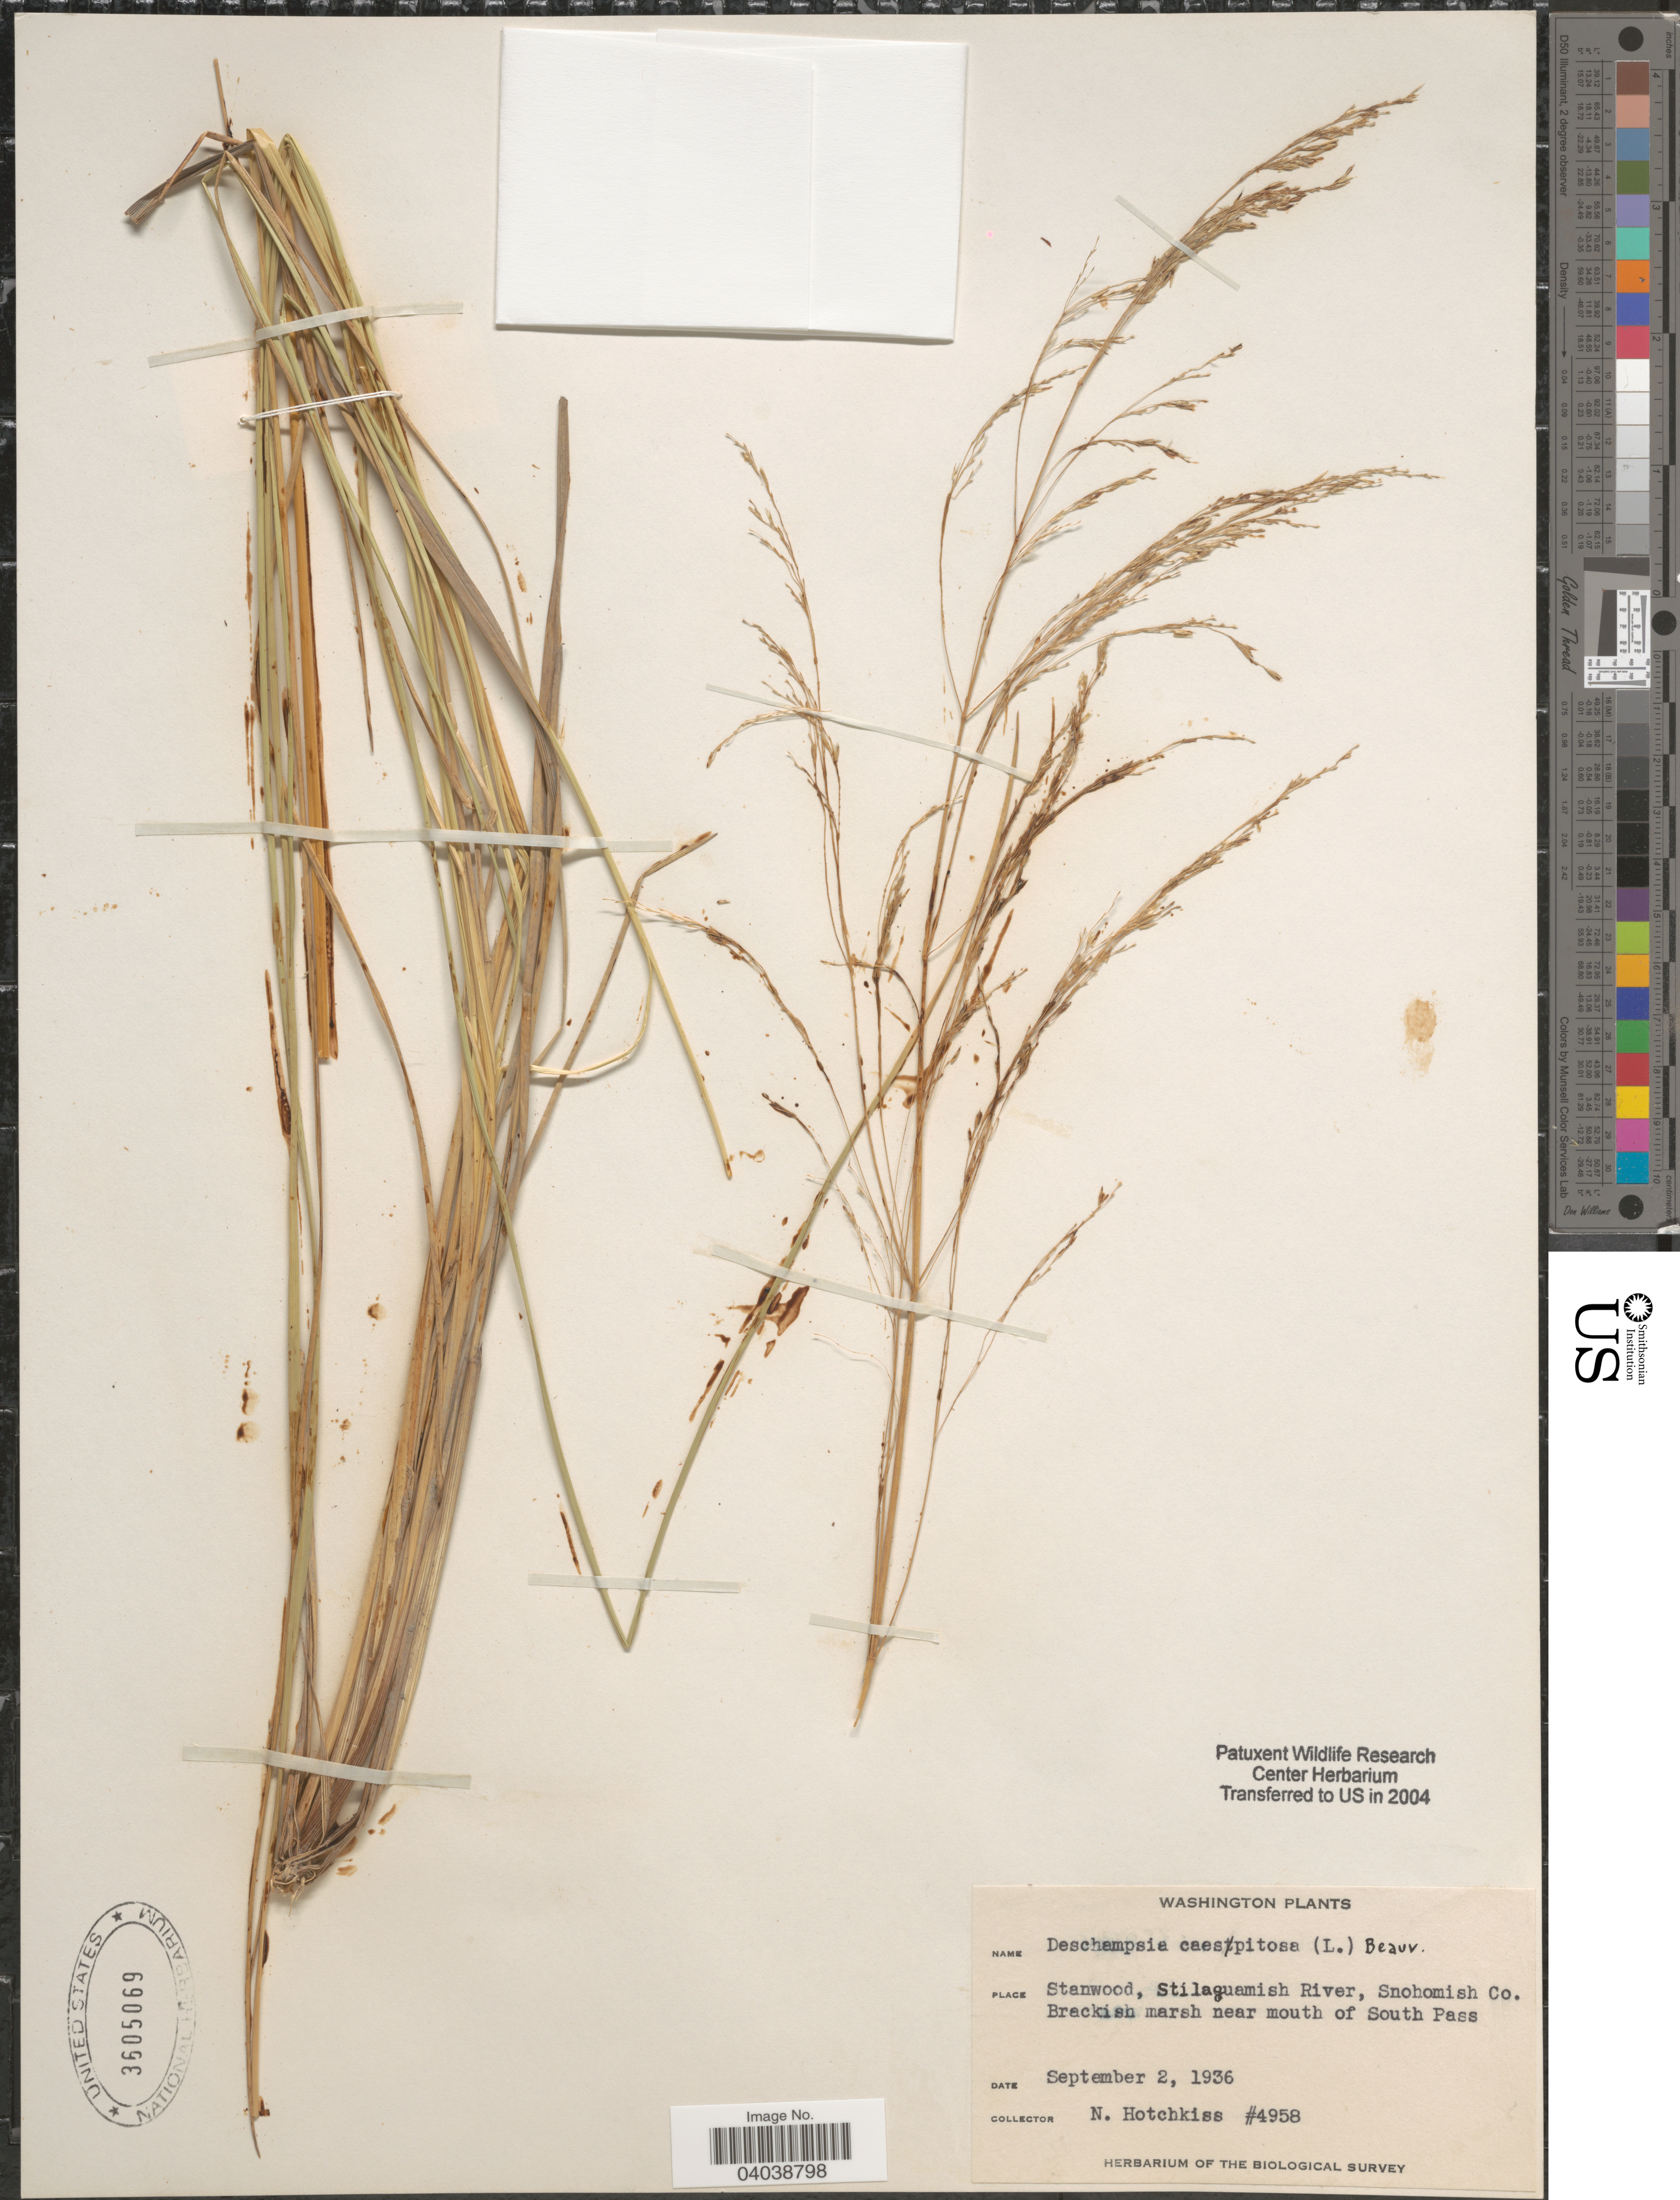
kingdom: Plantae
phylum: Tracheophyta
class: Liliopsida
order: Poales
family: Poaceae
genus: Deschampsia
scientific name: Deschampsia cespitosa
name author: (L.) P. Beauv.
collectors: N. Hotchkiss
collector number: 4958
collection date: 1936-09-02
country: United States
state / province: Washington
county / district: Snohomish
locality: Stanwood, Stilaguamish River, Snohomish Co. Brackish marsh near mouth of South Pass.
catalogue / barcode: US 3605069